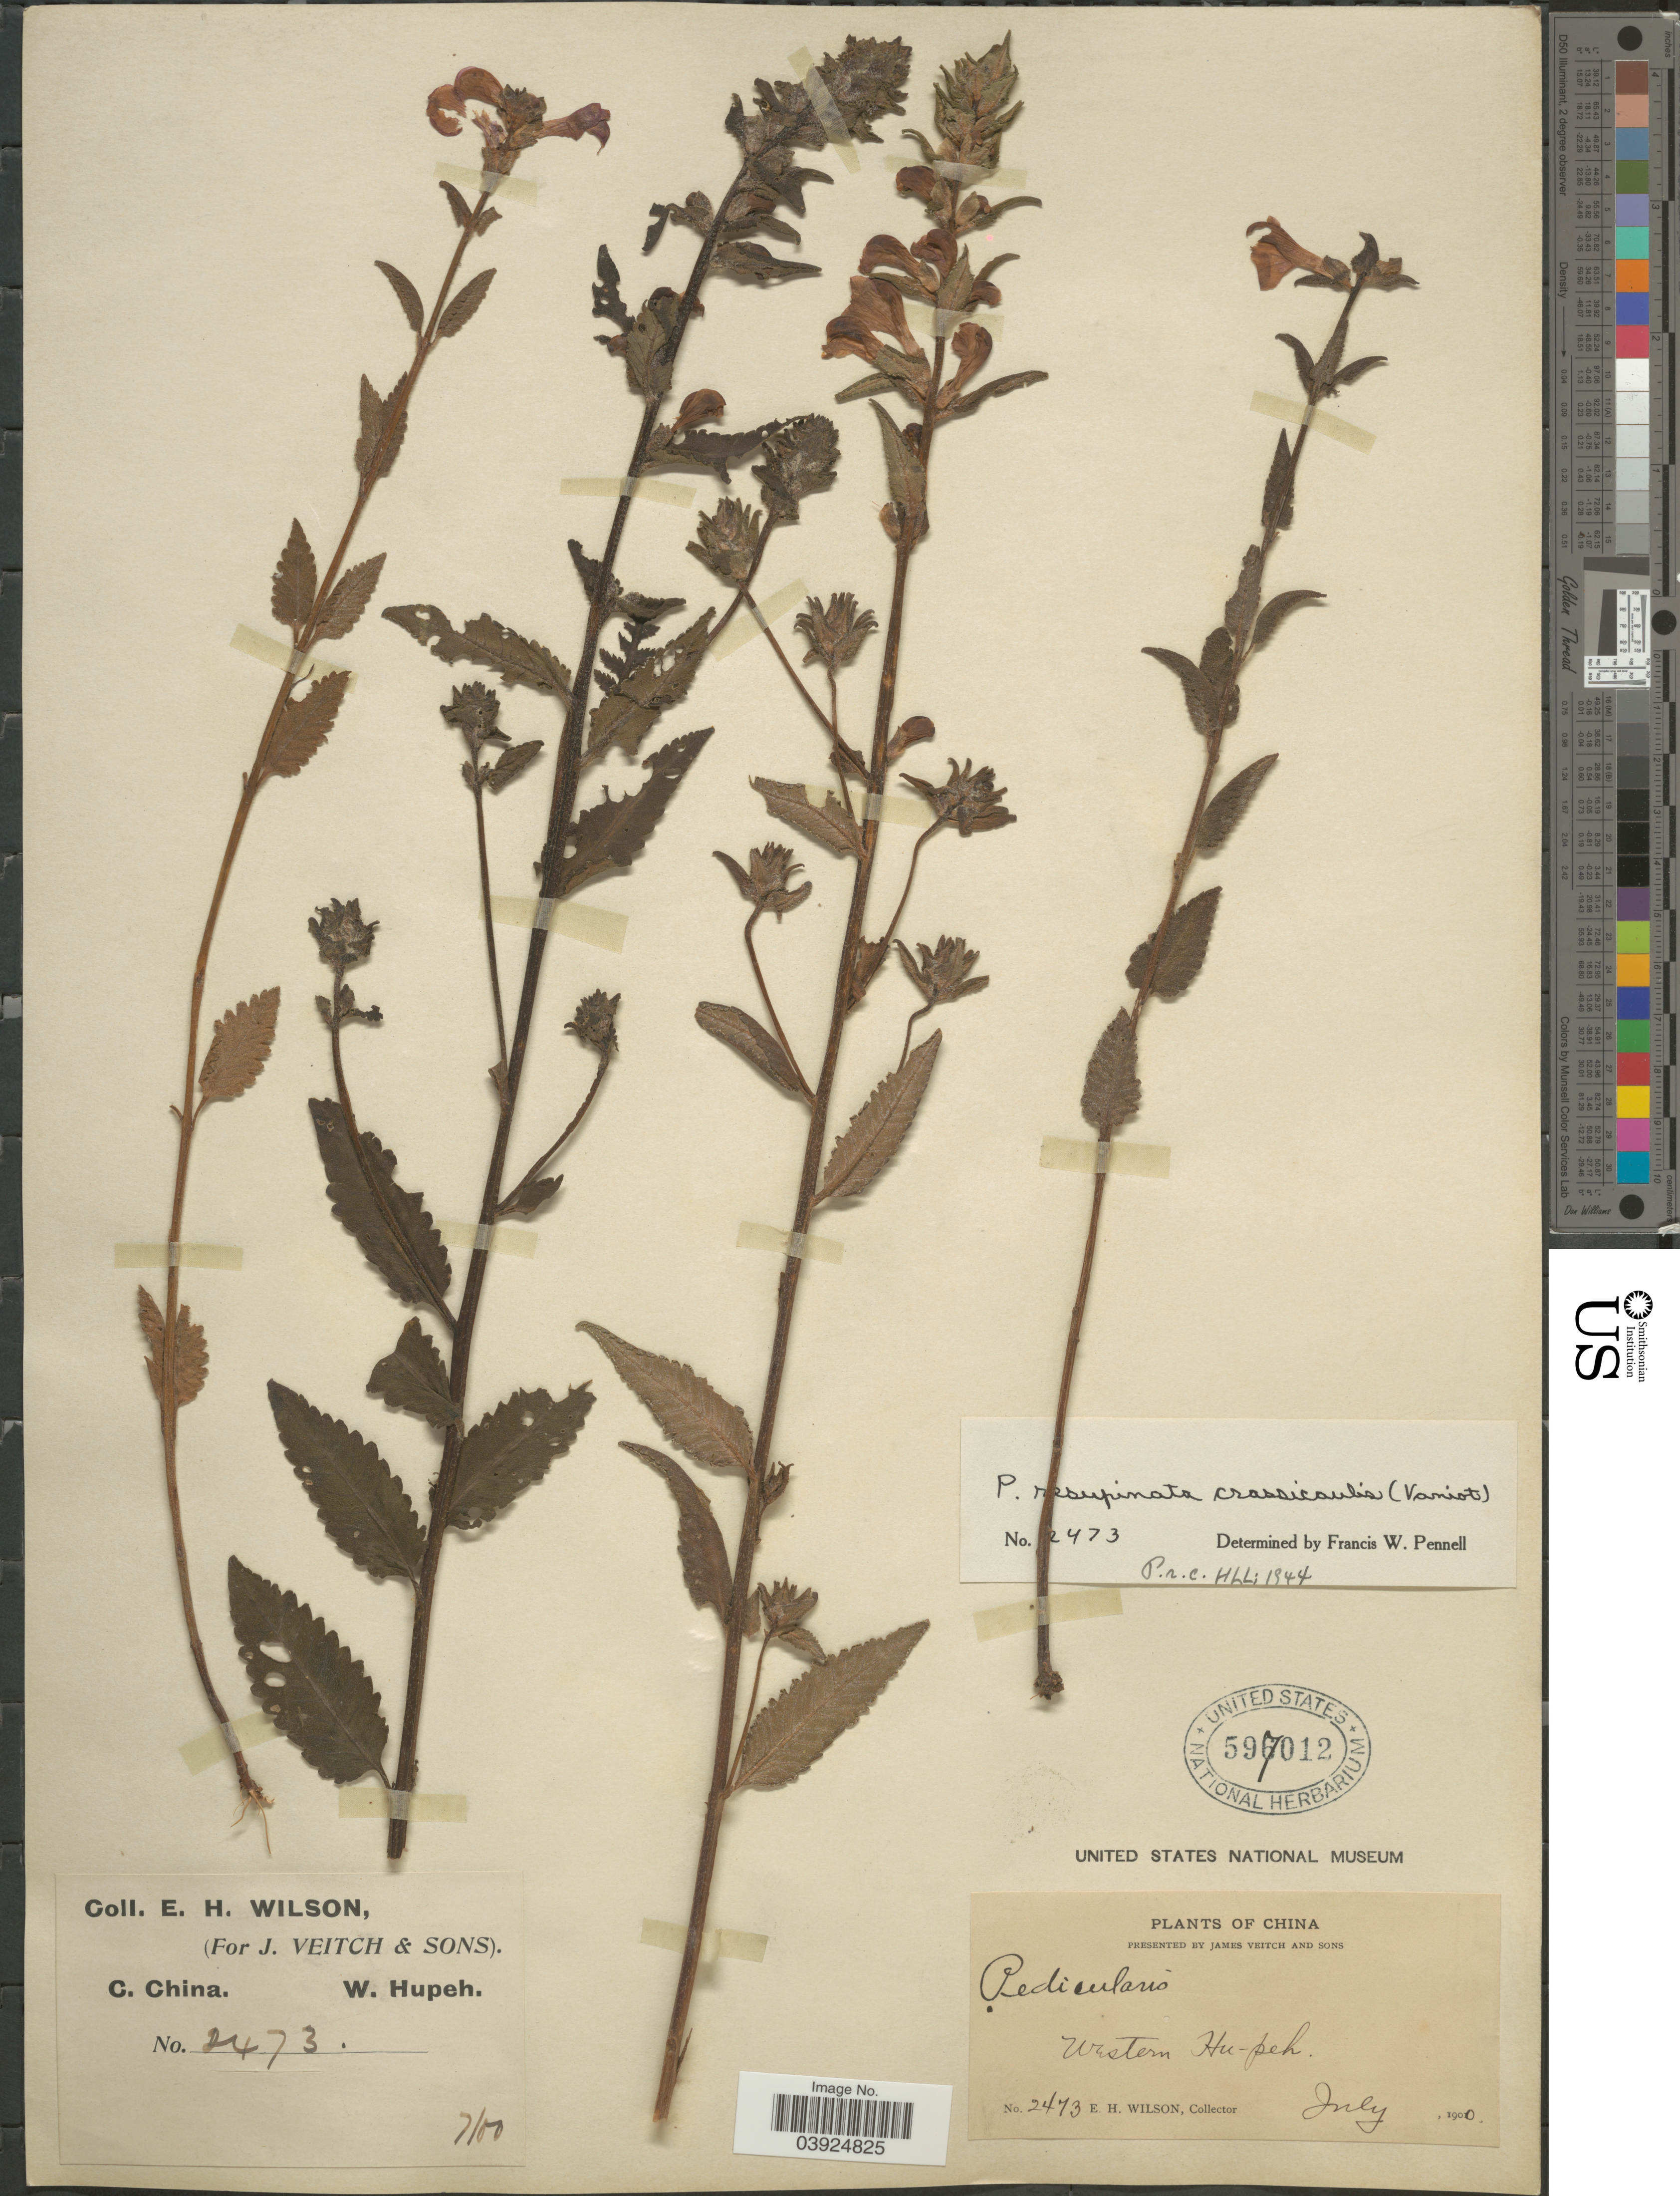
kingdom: Plantae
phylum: Tracheophyta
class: Magnoliopsida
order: Lamiales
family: Orobanchaceae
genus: Pedicularis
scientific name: Pedicularis resupinata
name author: L.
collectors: E. Wilson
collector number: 2473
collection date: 1900-07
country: China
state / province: Hubei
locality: C. China. Western Hu-peh.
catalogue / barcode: US 597012